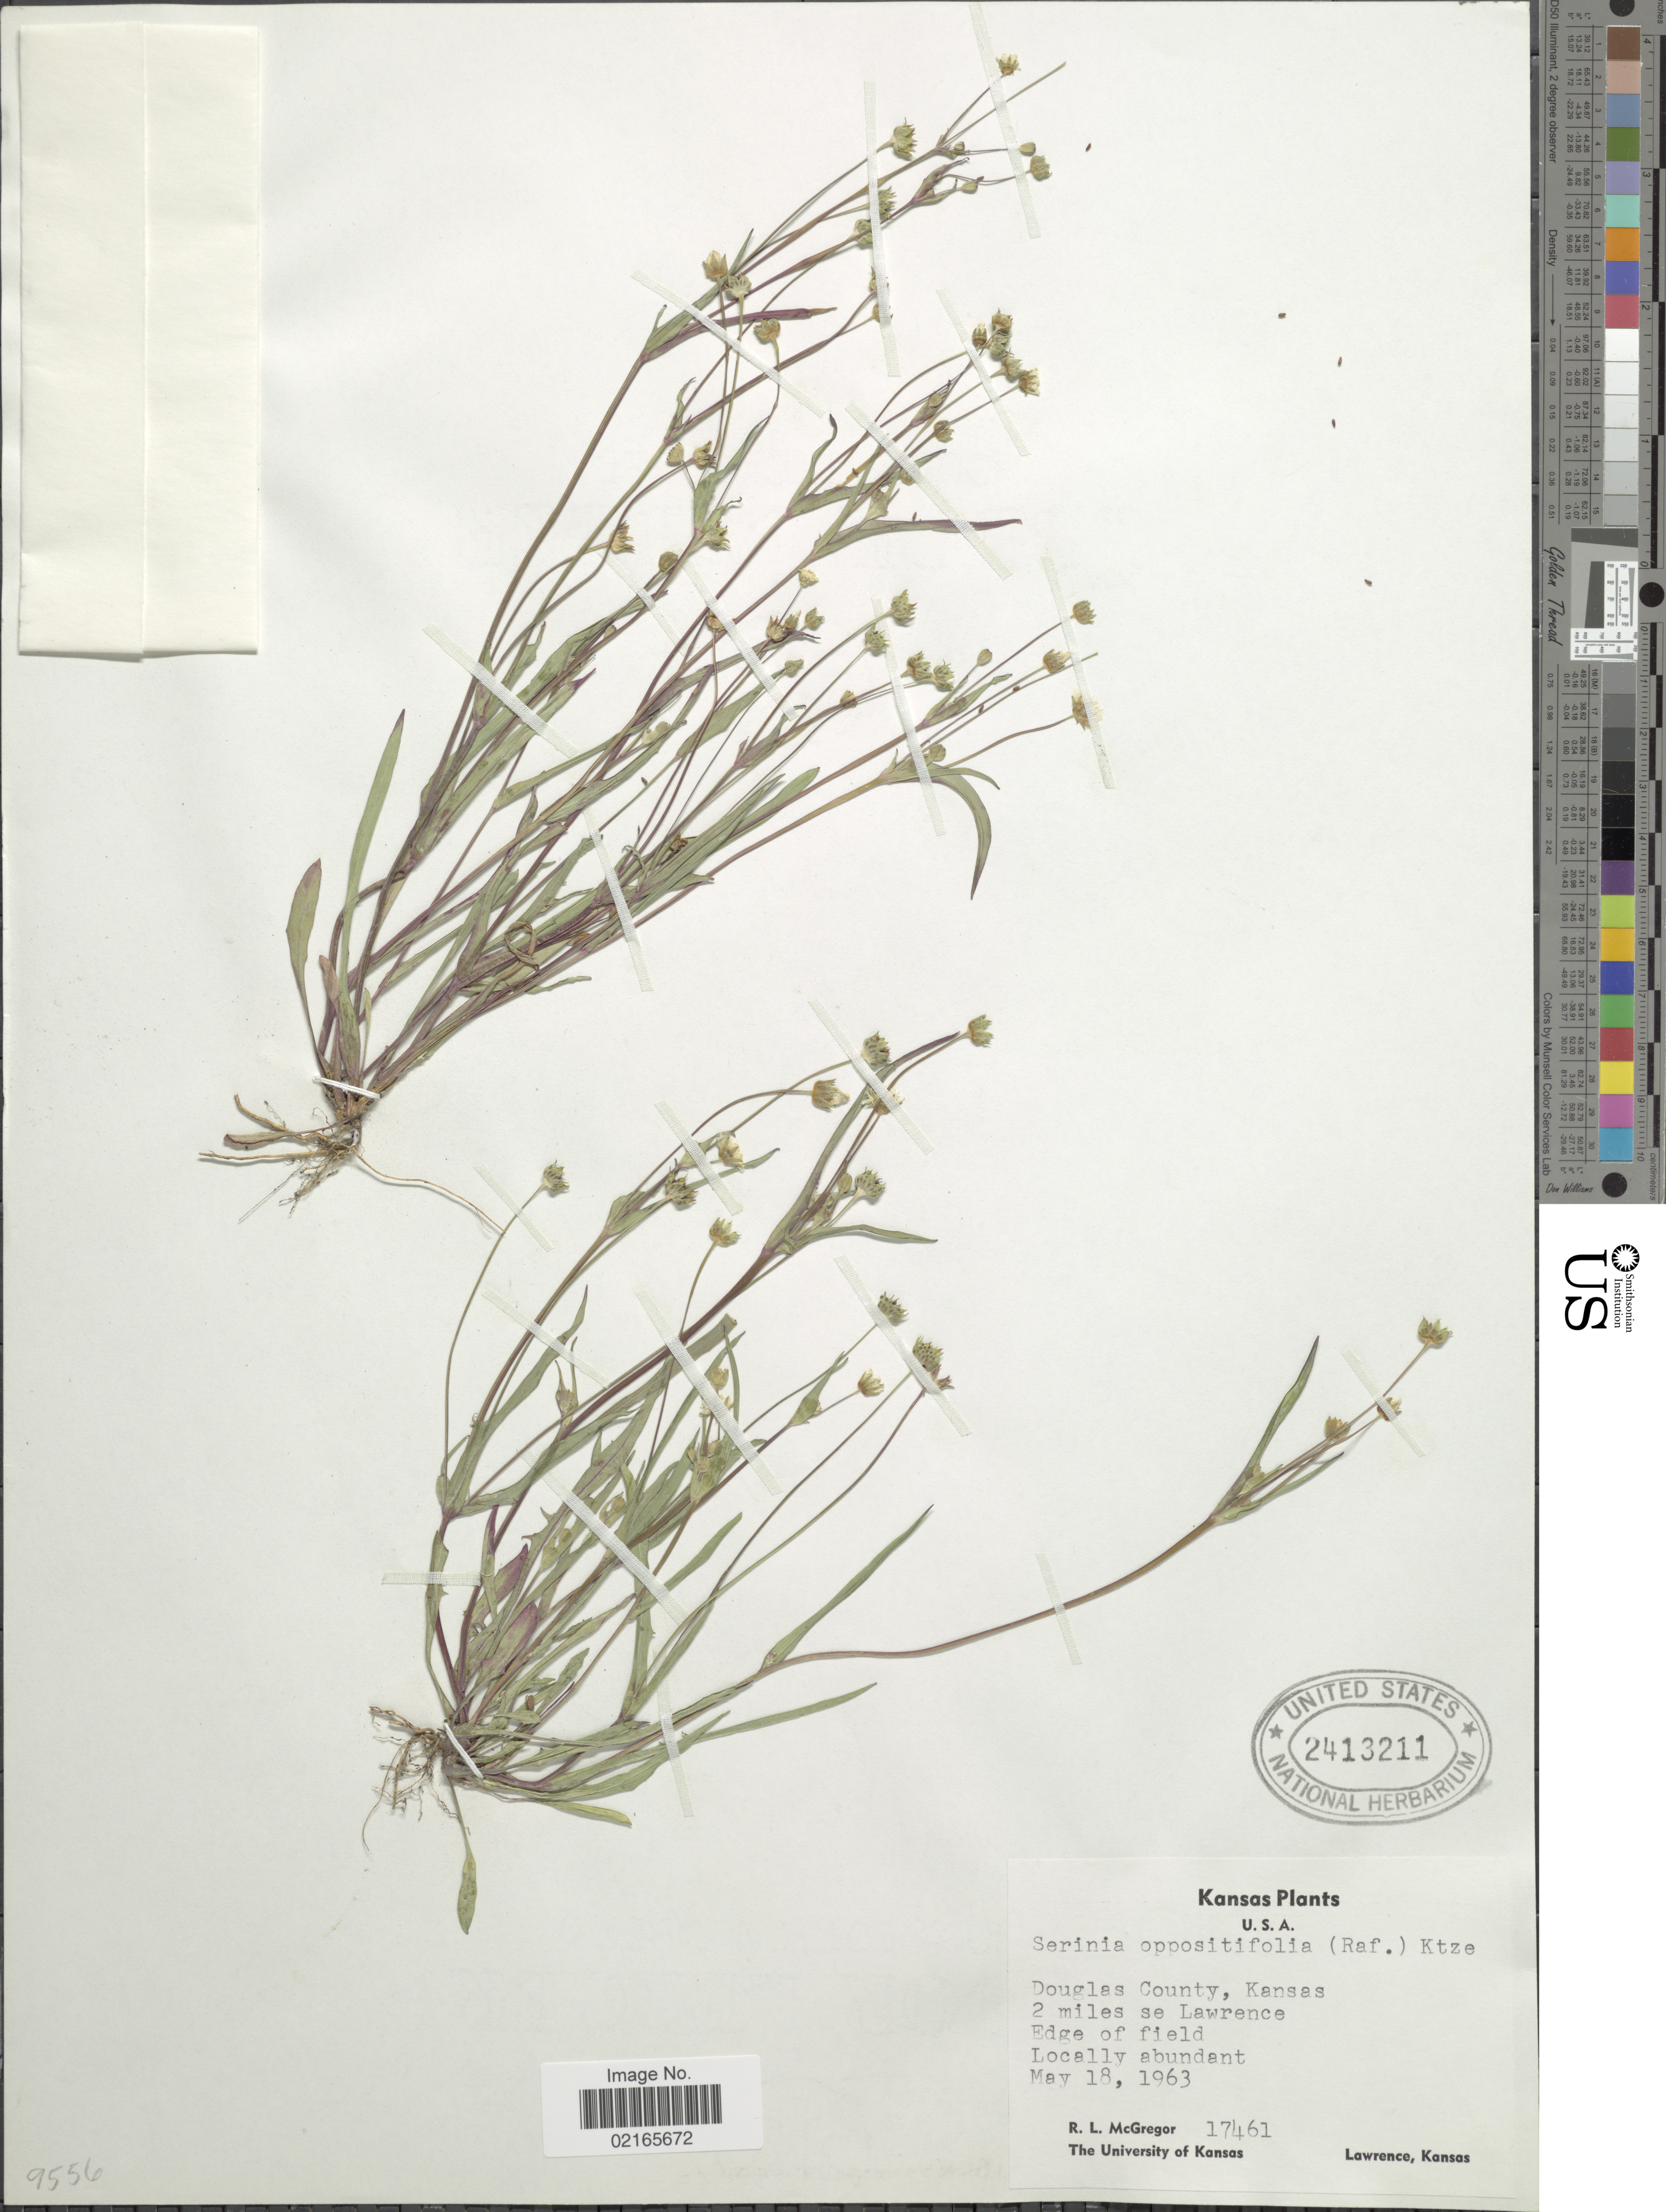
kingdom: Plantae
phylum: Tracheophyta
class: Magnoliopsida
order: Asterales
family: Asteraceae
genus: Krigia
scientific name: Krigia oppositifolia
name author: Raf.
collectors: R. McGregor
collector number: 17461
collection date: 1963-05-18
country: United States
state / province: Kansas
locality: Douglas County, 2 miles se Lawrence, edge of field, locally abundant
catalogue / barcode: US 2413211